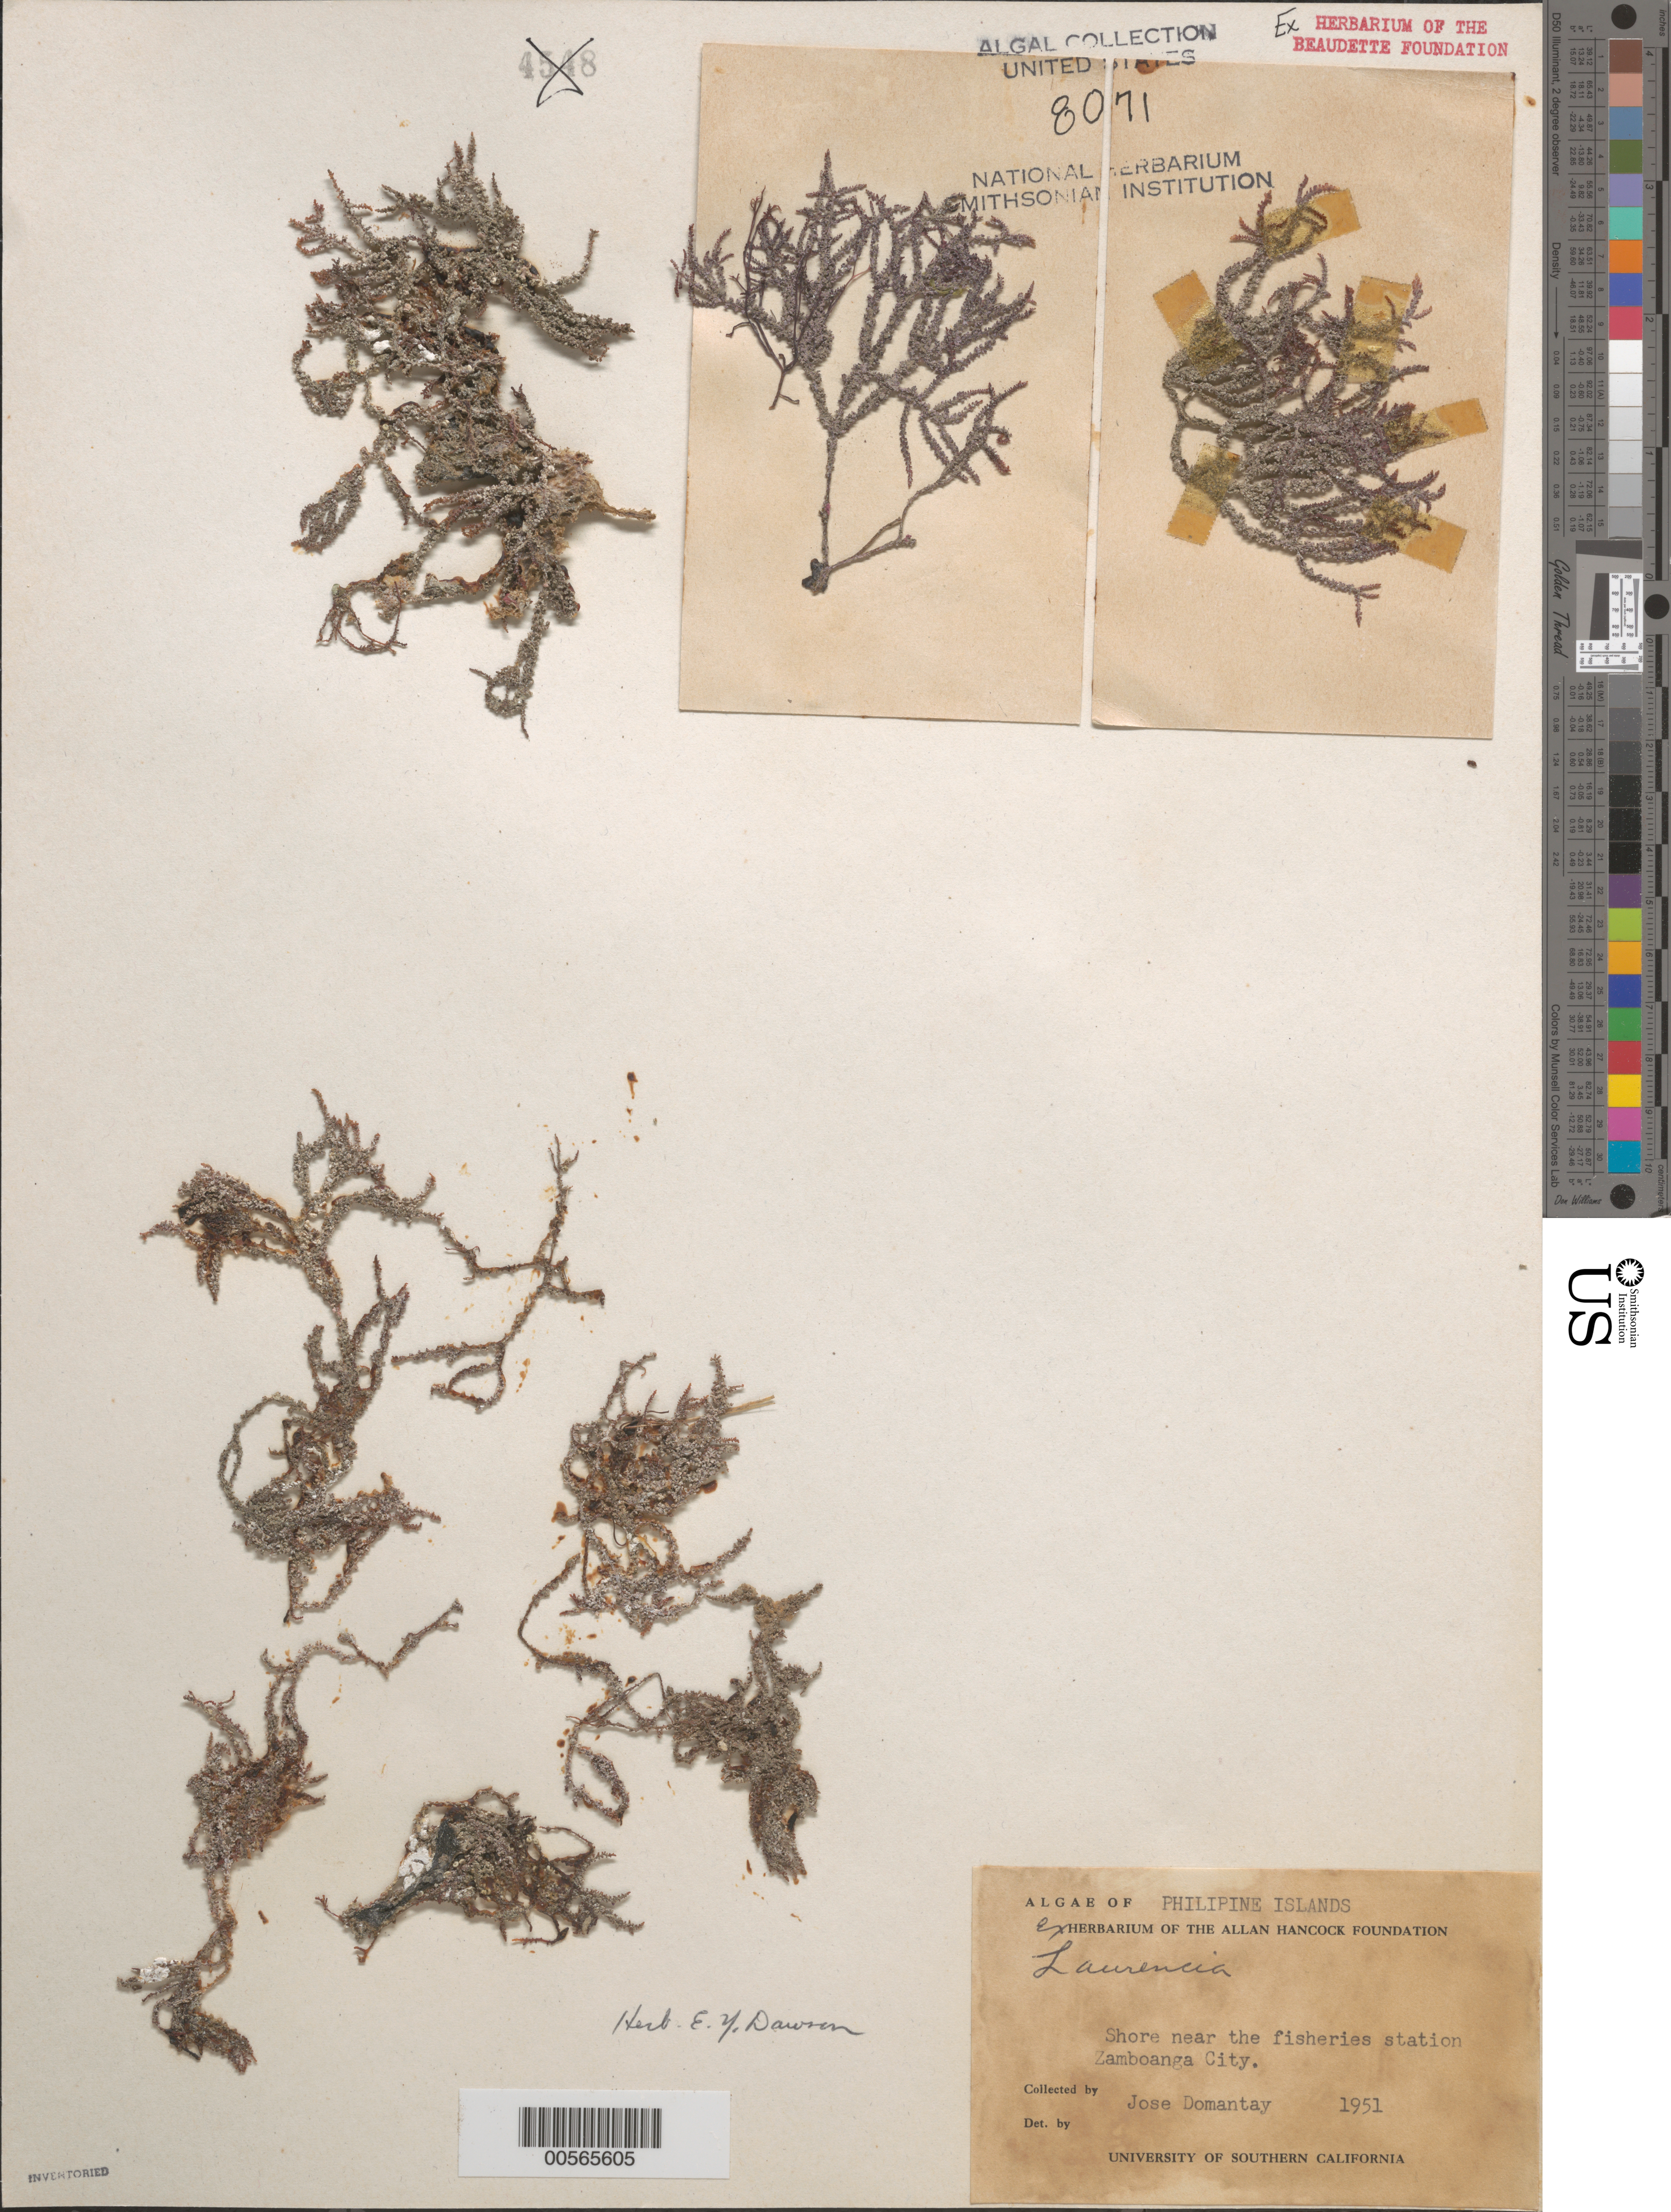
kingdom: Plantae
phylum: Rhodophyta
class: Florideophyceae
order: Ceramiales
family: Rhodomelaceae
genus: Laurencia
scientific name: Laurencia sp.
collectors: J. Domantay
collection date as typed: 1951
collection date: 1951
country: Philippines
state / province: Zamboanga Peninsula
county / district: Zamboanga del Sur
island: Mindanao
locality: City of Zamboanga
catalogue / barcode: US 8071